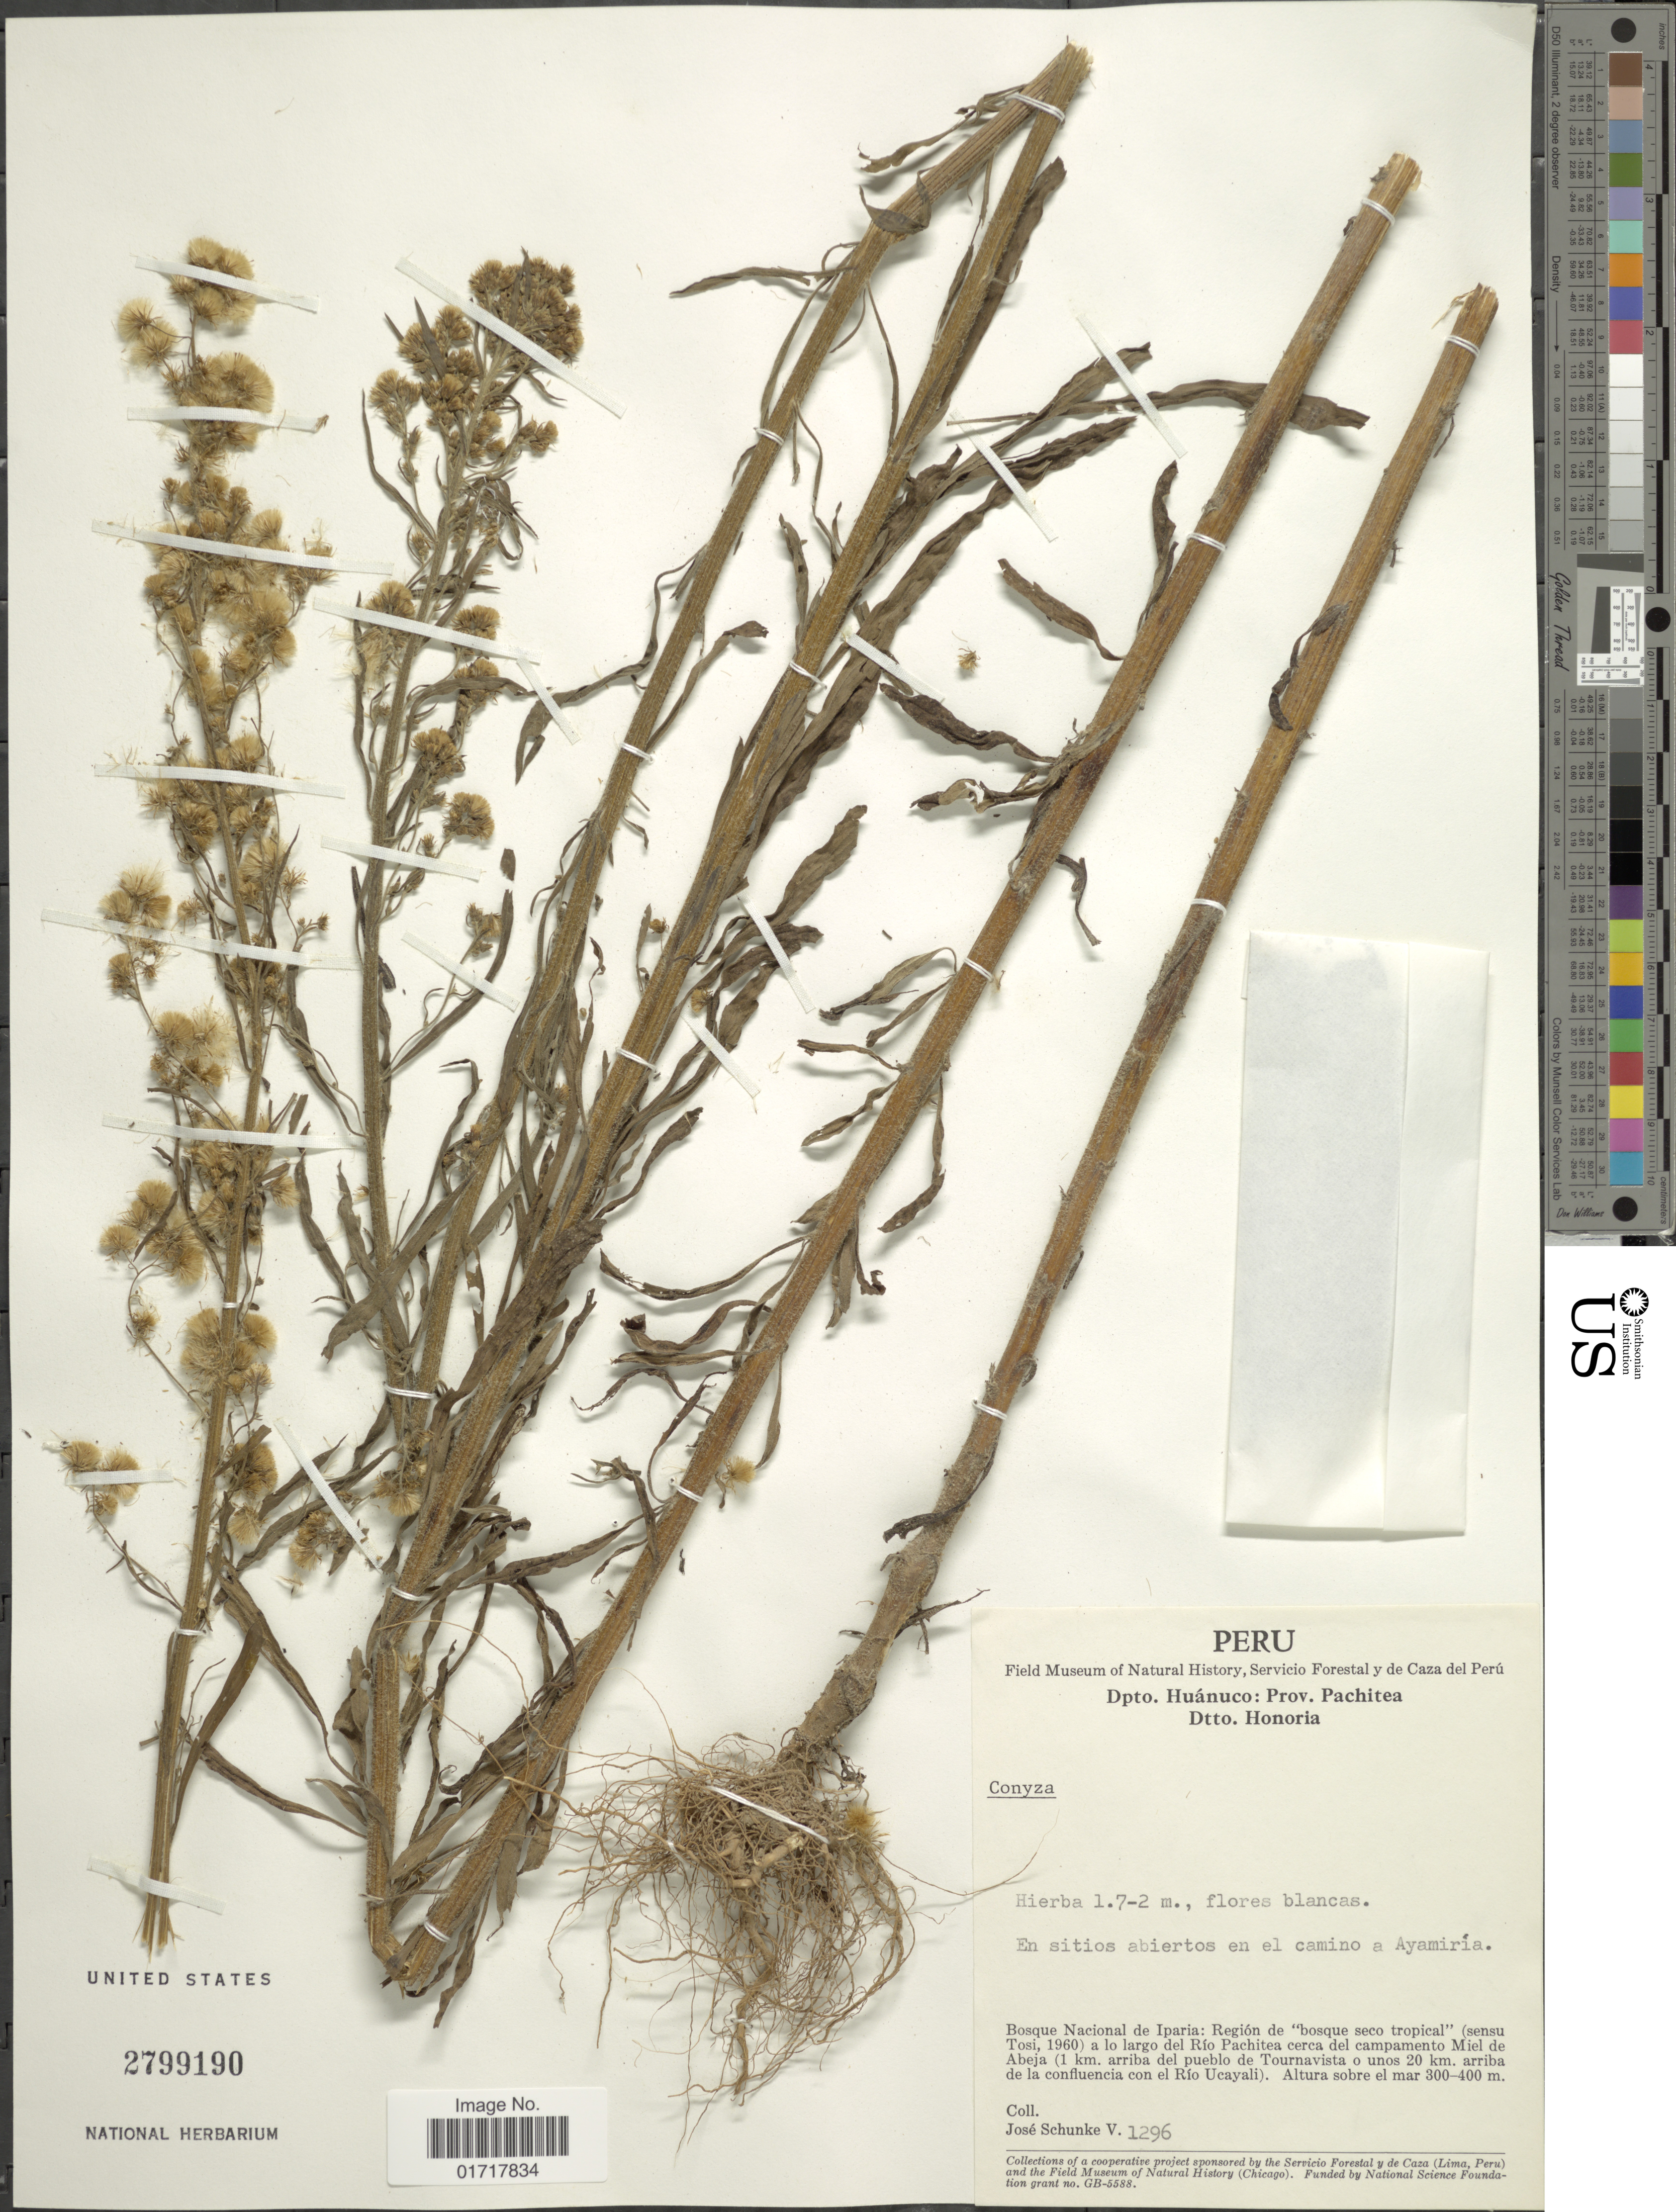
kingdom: Plantae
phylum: Tracheophyta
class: Magnoliopsida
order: Asterales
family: Asteraceae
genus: Conyza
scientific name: Conyza sp.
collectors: J. Schunke Vigo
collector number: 1296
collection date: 1960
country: Peru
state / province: Huánuco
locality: Dpto. Huanuco: Prov. Pachitea, Dtto, Honoria. Bosque Nacional de Iparia: region de "bosque seco tropical", a lo lrago del Rio Pachitea cerca del campamento Miel de Abjea (1 km, arriba del pueblo de Tournavista o unos 20 km, arriba de la confluencia con el Rio Ucayali).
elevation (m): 300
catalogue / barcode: US 2799190